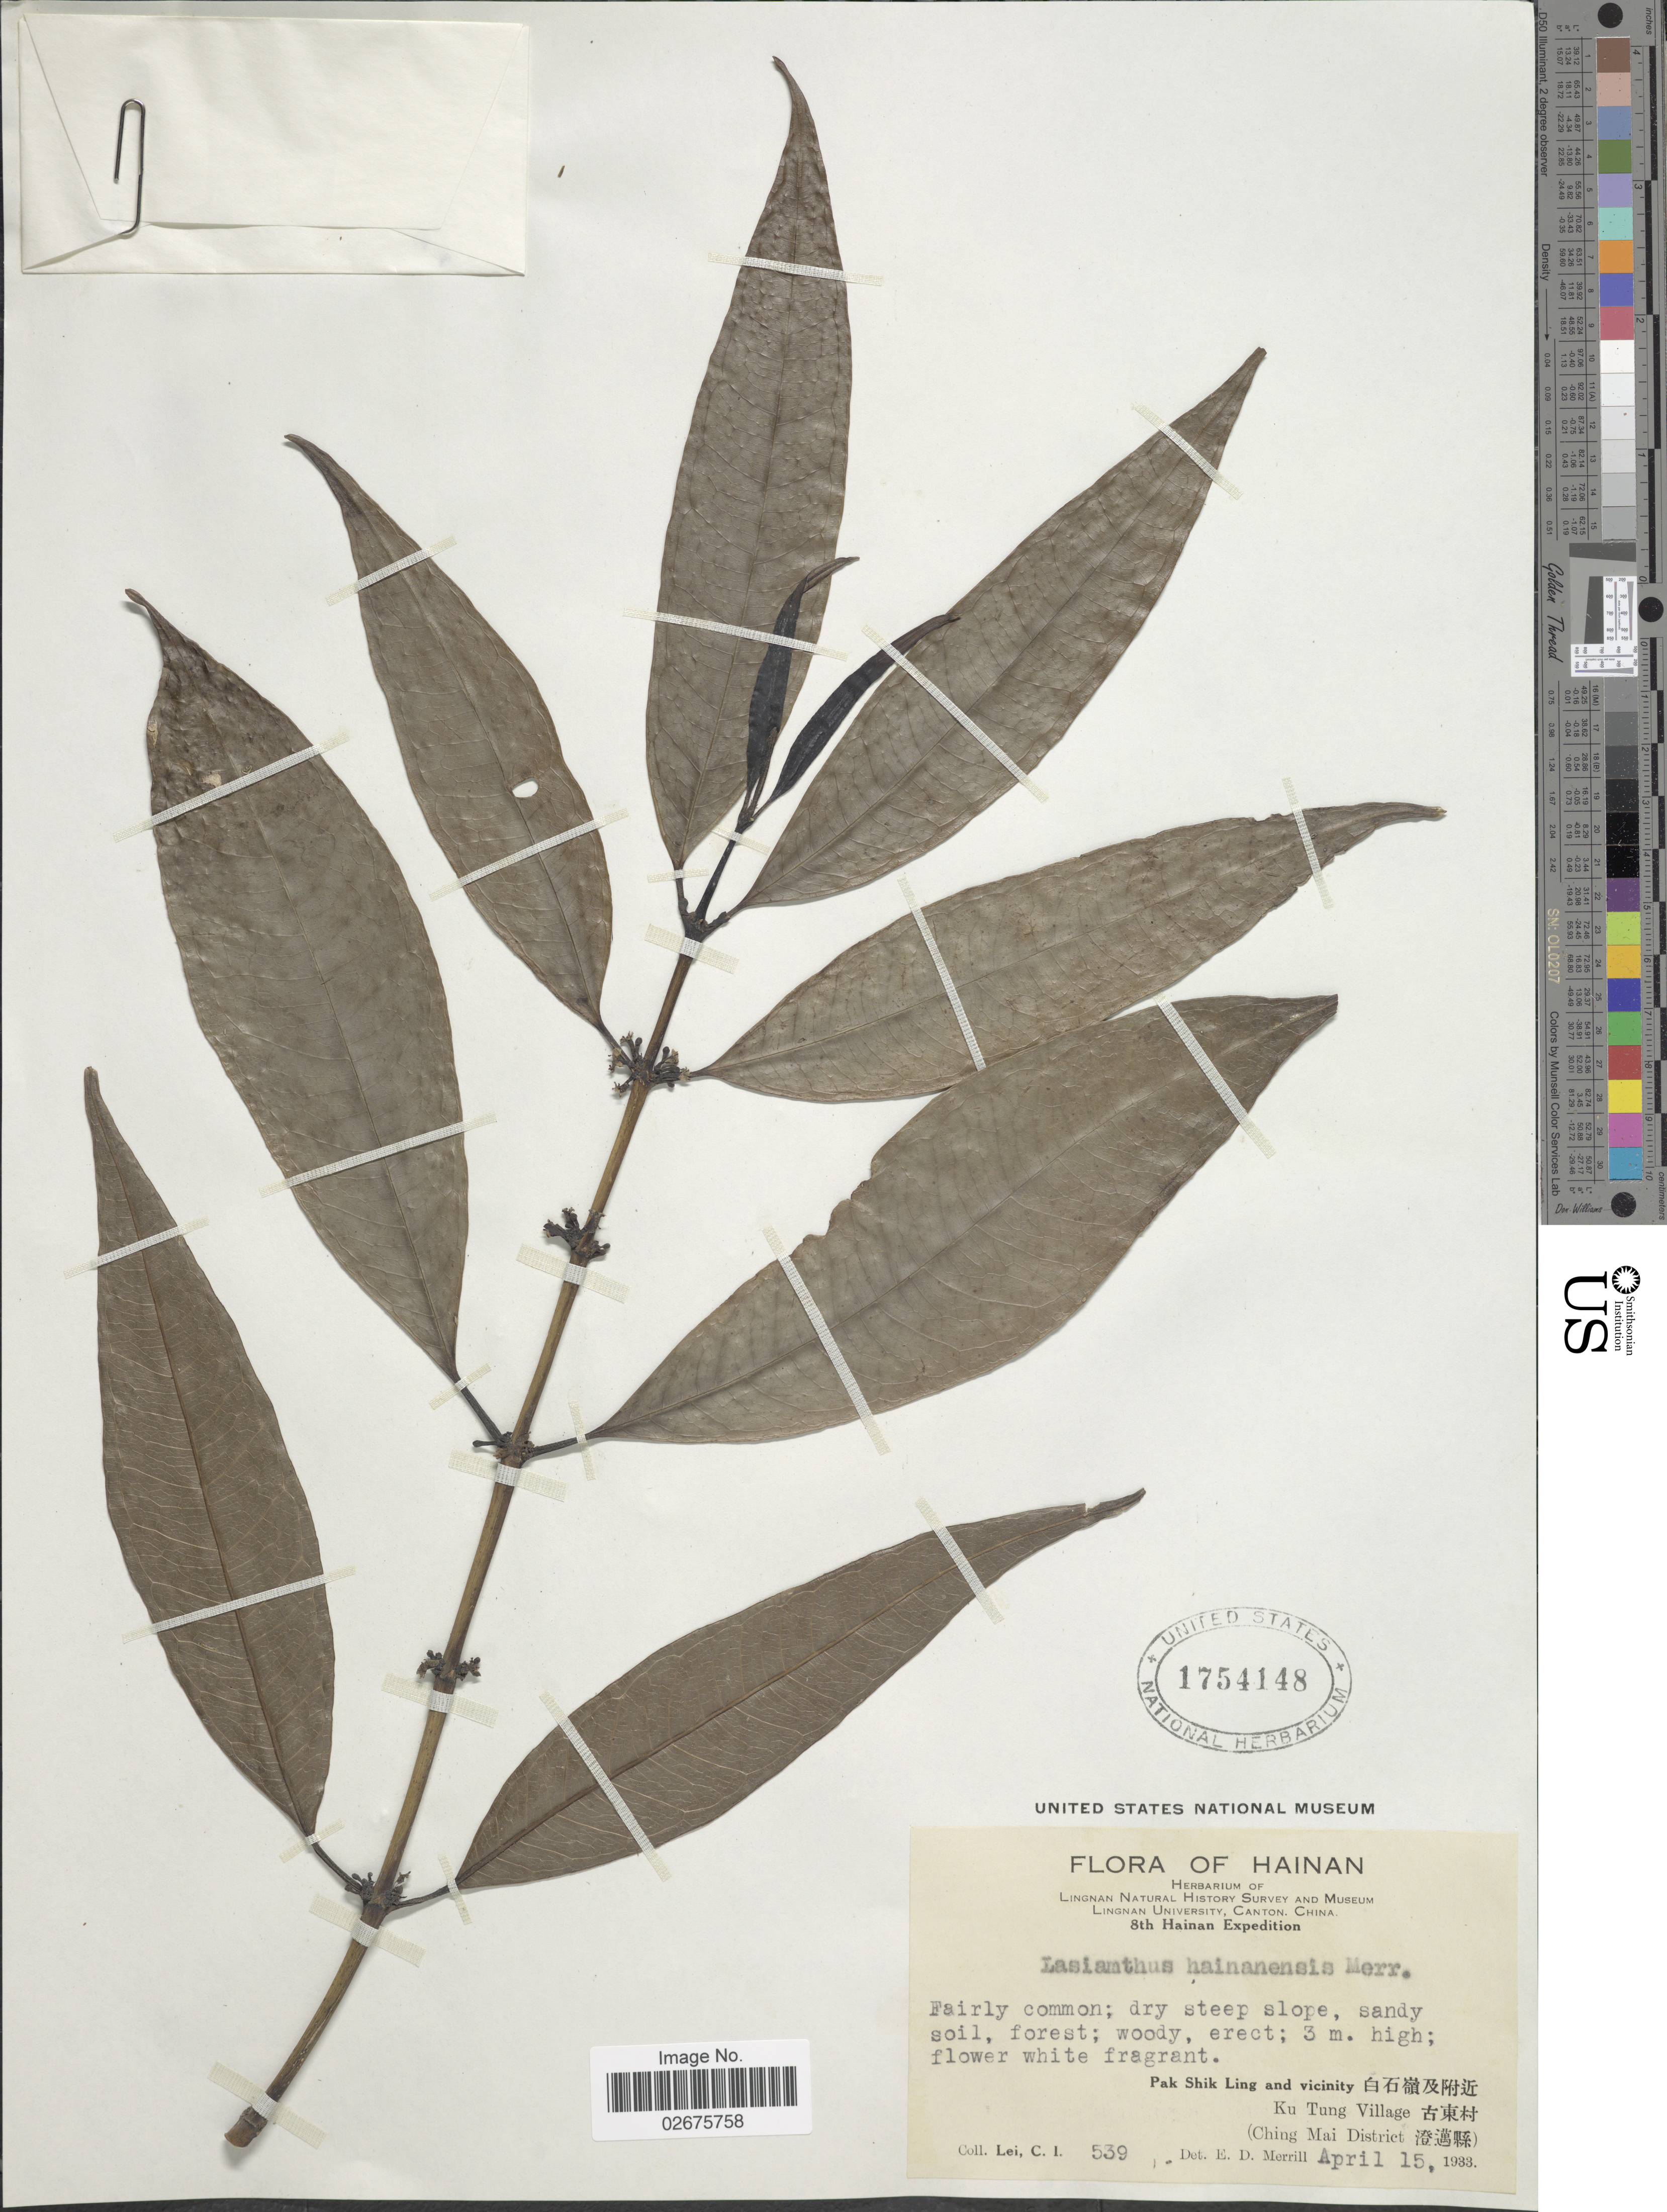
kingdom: Plantae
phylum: Tracheophyta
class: Magnoliopsida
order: Gentianales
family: Rubiaceae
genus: Lasianthus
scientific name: Lasianthus hainanensis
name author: Merr.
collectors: C. I. Lei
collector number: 539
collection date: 1933-04-15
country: China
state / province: Hainan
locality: Hainan, Pak Shik Ling and vicinity, Ku Tung Village (Ching Mai District)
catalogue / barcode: US 1754148